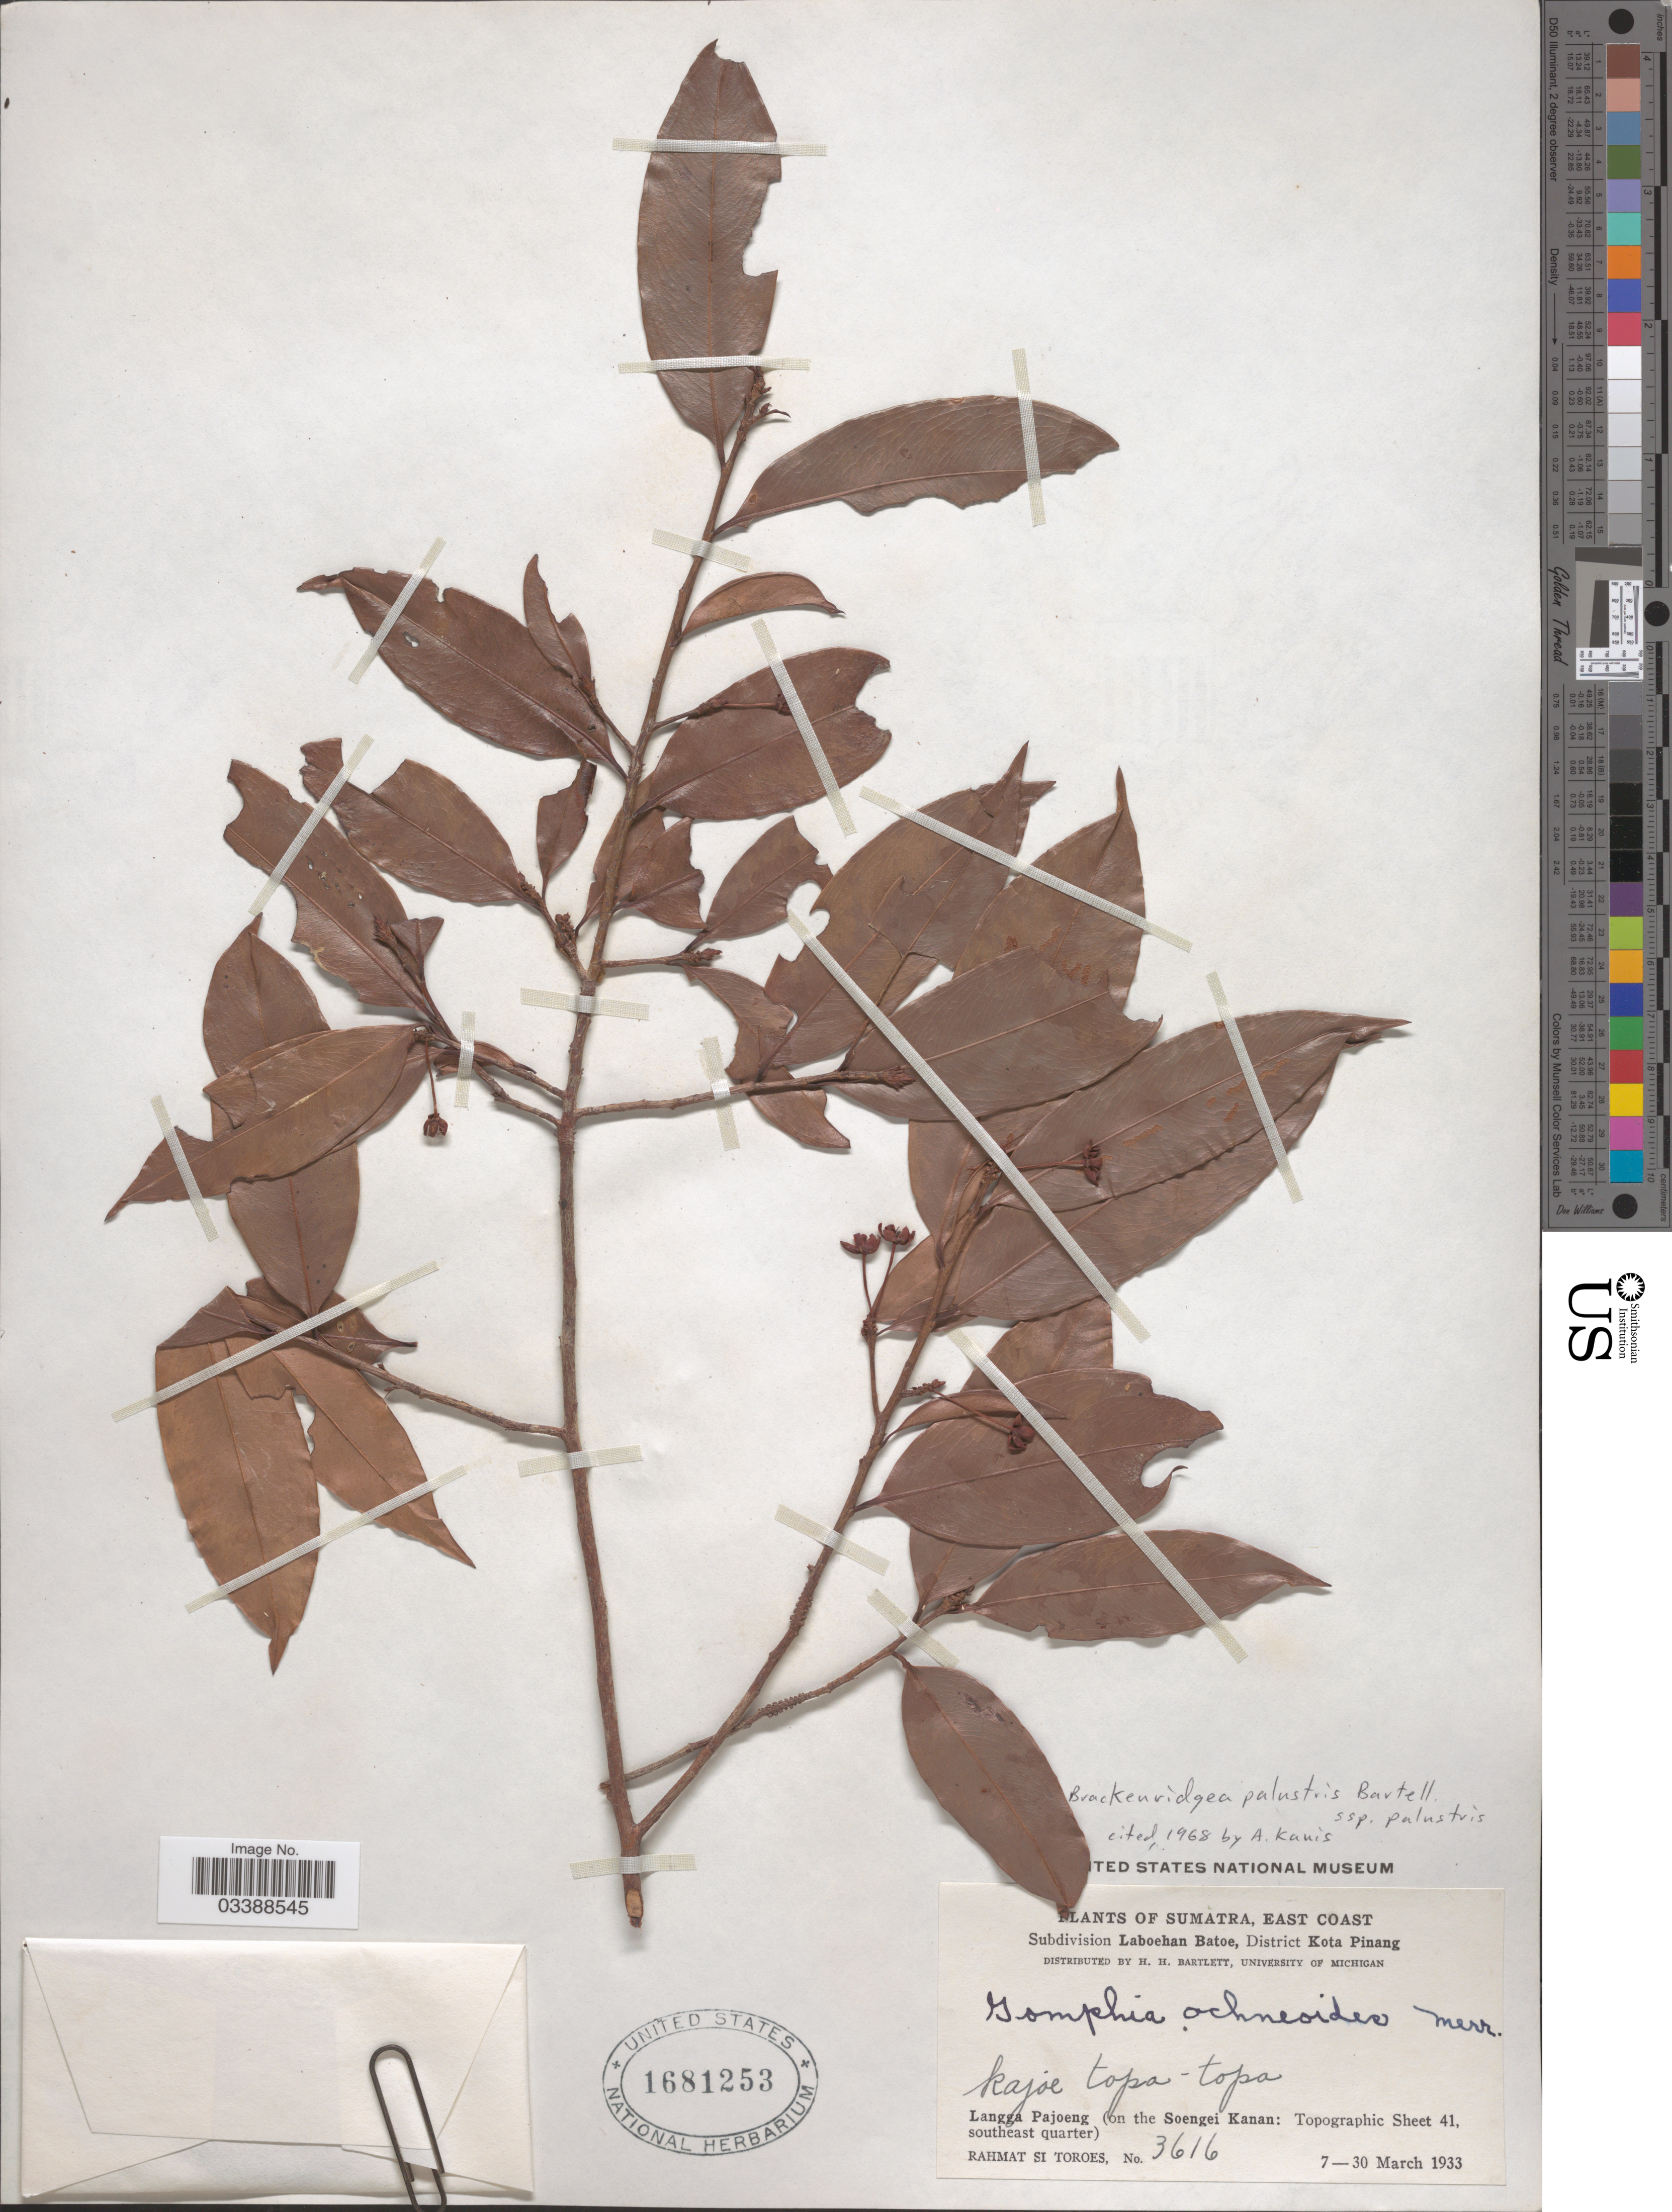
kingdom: Plantae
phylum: Tracheophyta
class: Magnoliopsida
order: Malpighiales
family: Ochnaceae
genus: Brackenridgea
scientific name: Brackenridgea palustris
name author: Bartell.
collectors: Rahmat Si Boeea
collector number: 3616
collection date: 1933-03-07/1933-03-30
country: Indonesia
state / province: Sumatra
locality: East Coast. Subdivision Laboehan Batoe, District Kota Pinang. Langga Pajoeng (on the Soengei Kanan: Topographic Sheet 41, southeast quarter).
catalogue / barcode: US 1681253